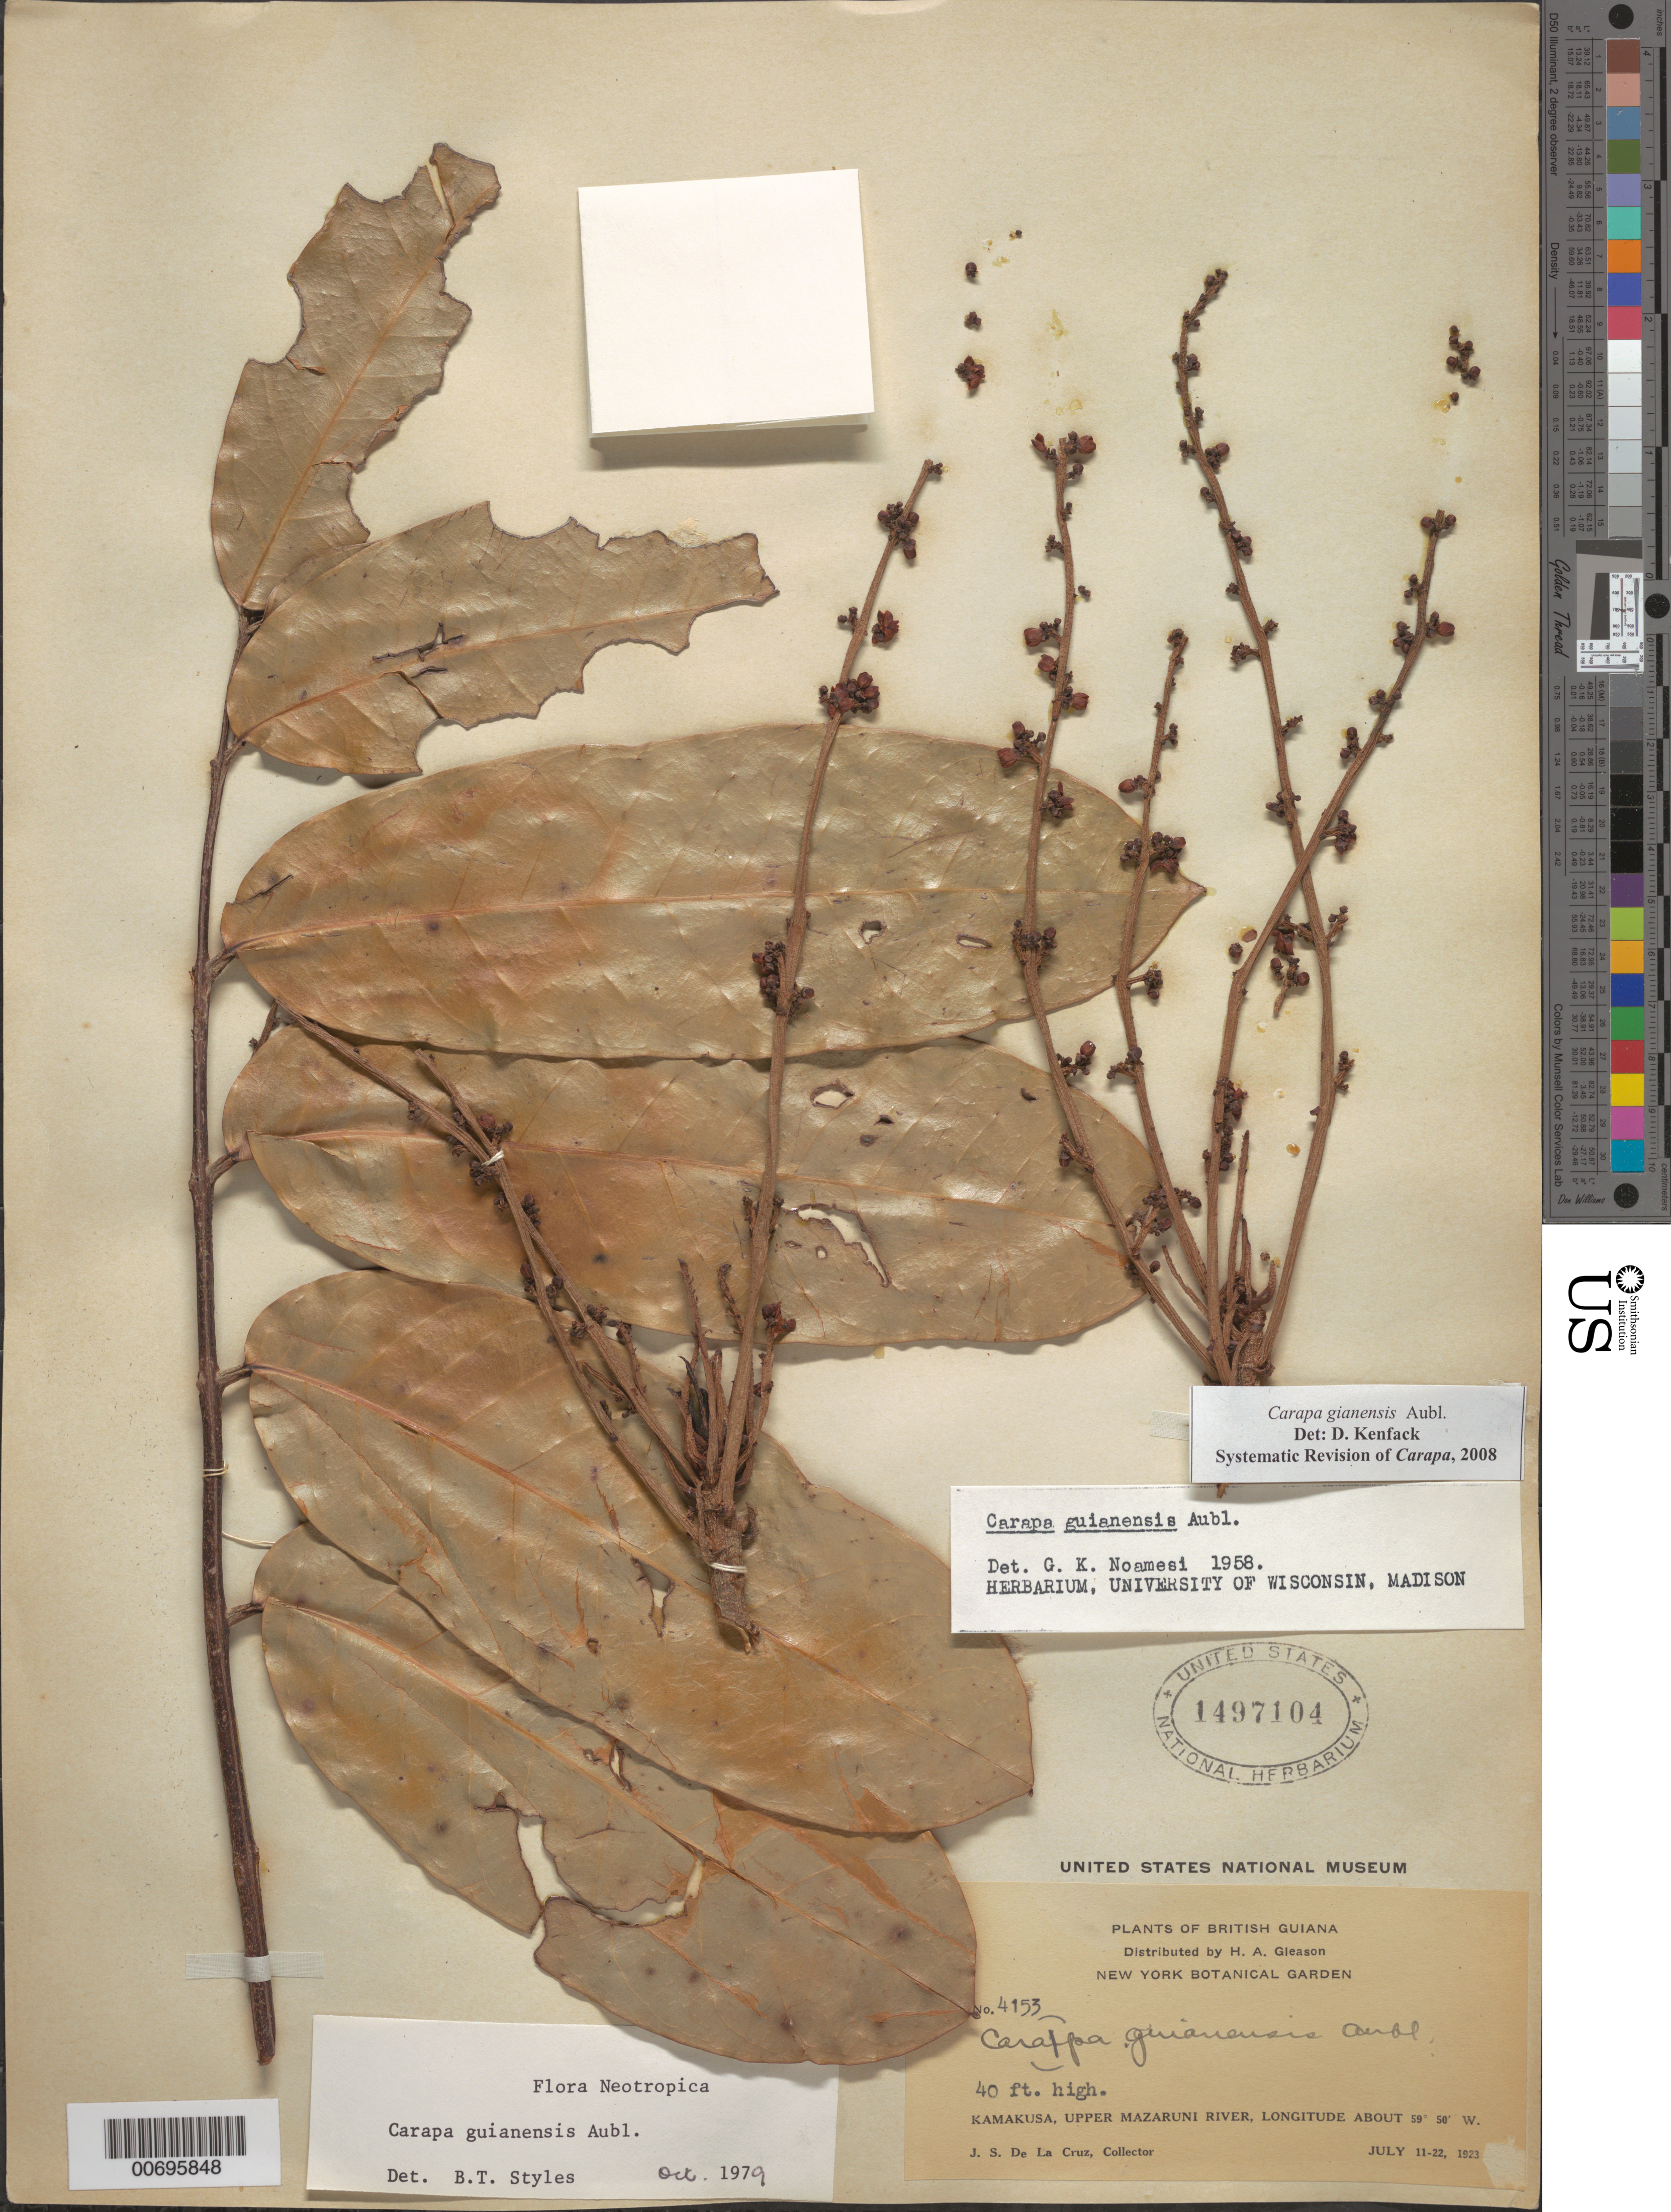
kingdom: Plantae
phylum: Tracheophyta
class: Magnoliopsida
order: Sapindales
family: Meliaceae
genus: Carapa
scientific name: Carapa guianensis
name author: Aubl.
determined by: Styles, B. T.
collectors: J. S. de la Cruz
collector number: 4153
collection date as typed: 11-Jul-23 to 22-Jul-23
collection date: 1923-07-11/1923-07-22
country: Guyana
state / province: Cuyuni-Mazaruni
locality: Kamakusa, Upper Mazaruni R.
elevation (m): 100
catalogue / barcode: US 1497104